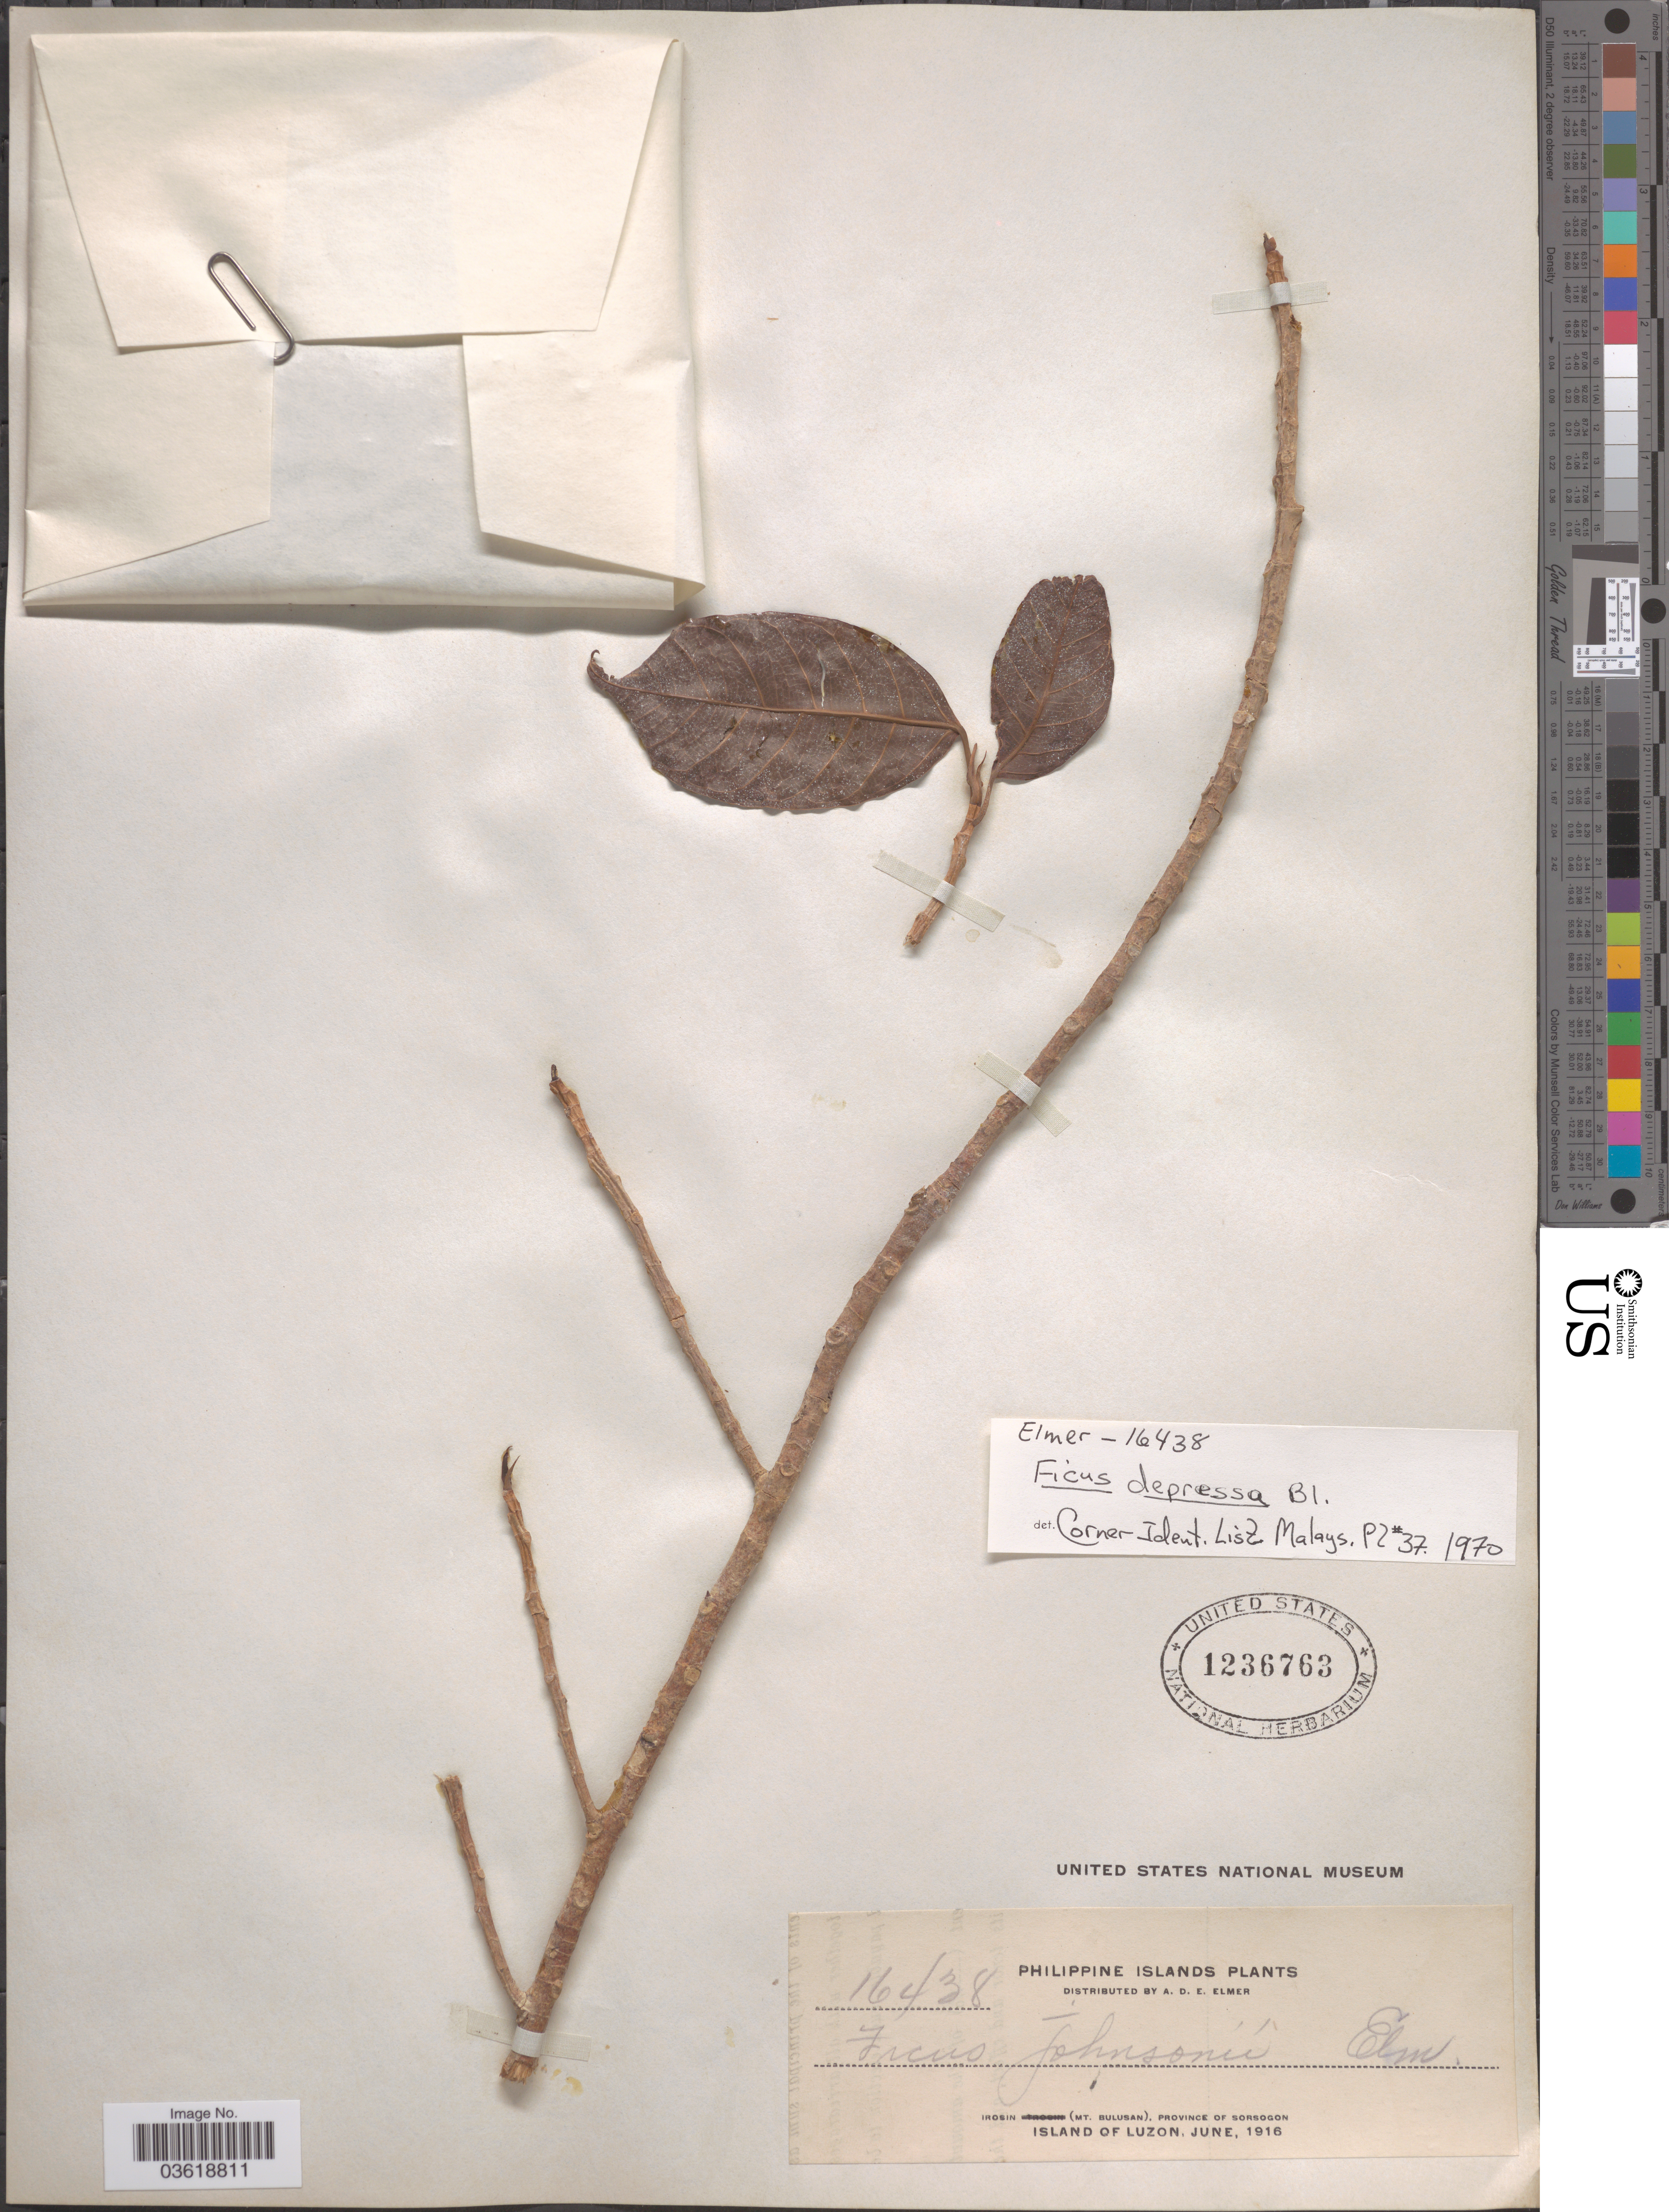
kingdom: Plantae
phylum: Tracheophyta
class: Magnoliopsida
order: Rosales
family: Moraceae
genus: Ficus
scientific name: Ficus depressa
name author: Blume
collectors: A. D. E. Elmer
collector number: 16438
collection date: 1916-06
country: Philippines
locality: Irosin (Mt. Bulusan), Province of Sorsogon. Island of Luzon.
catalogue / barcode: US 1236763